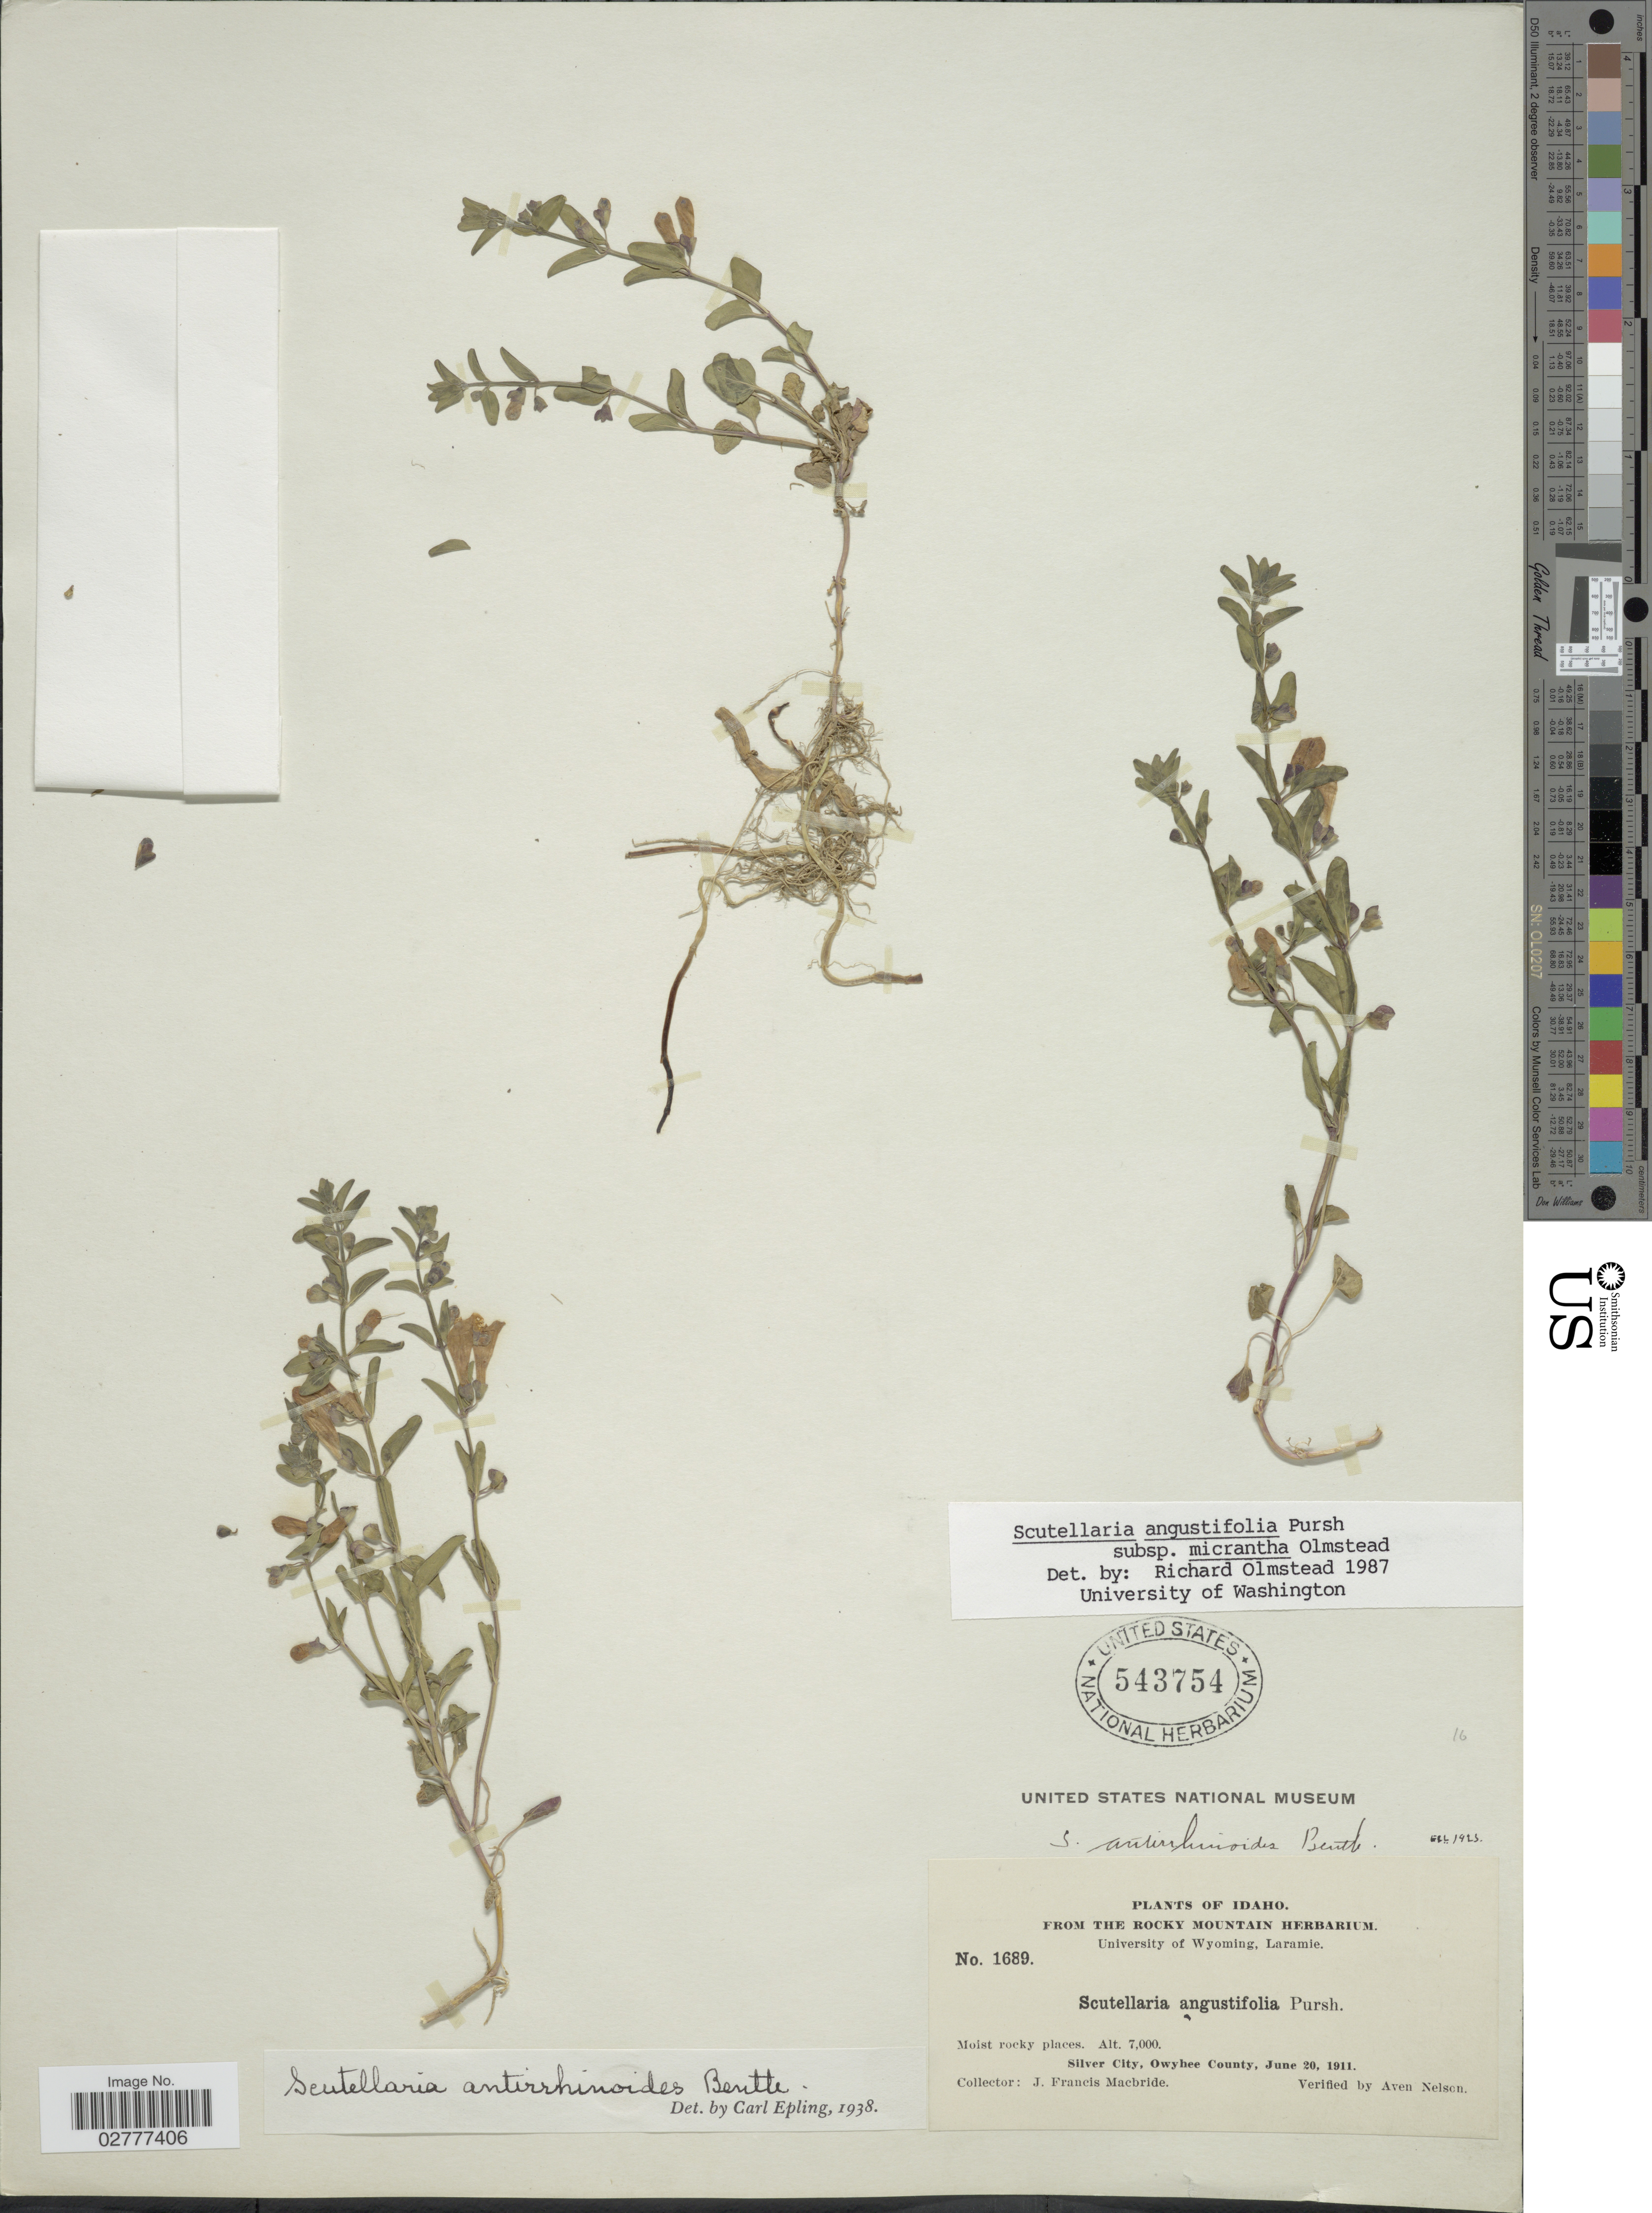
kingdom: Plantae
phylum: Tracheophyta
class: Magnoliopsida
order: Lamiales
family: Lamiaceae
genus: Scutellaria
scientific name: Scutellaria angustifolia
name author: Pursh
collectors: J. F. Macbride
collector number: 1689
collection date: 1911-06-20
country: United States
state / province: Idaho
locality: Silver City, Owyhee County.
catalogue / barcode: US 543754